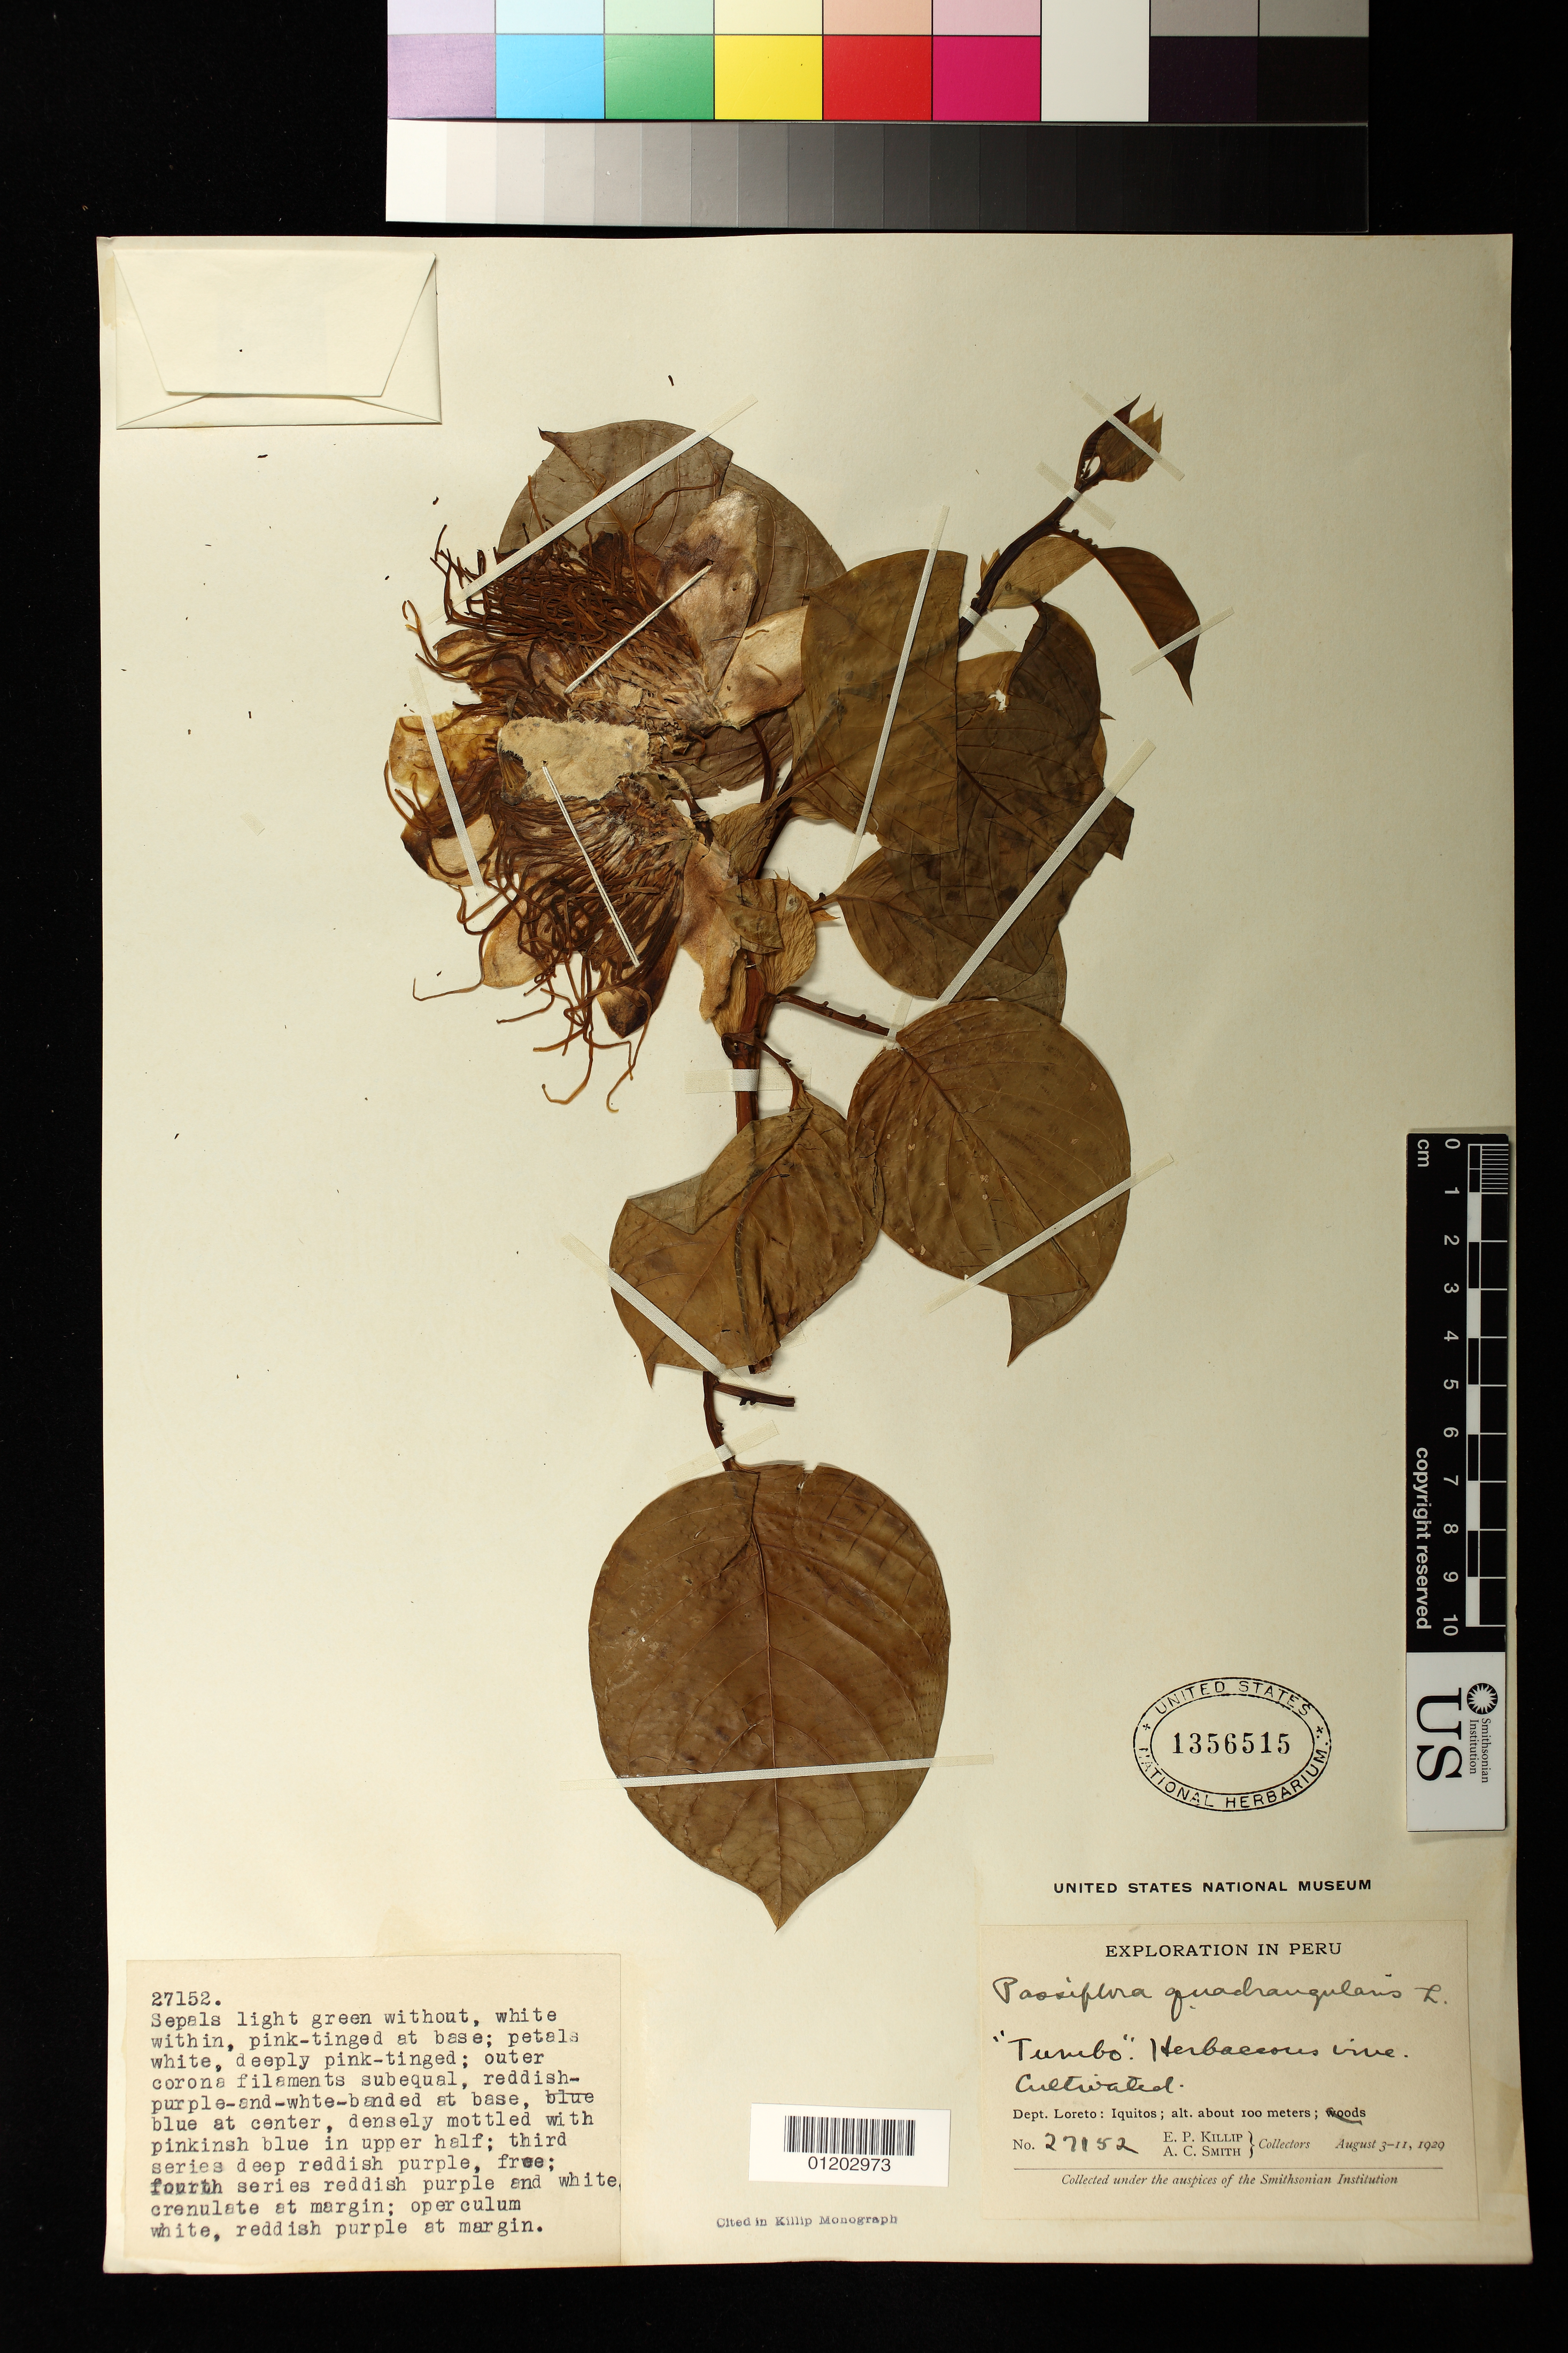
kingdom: Plantae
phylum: Tracheophyta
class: Magnoliopsida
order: Malpighiales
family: Passifloraceae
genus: Passiflora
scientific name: Passiflora quadrangularis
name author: L.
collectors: E. P. Killip & A. C. Smith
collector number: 27152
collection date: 1929-08-03/1929-08-11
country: Peru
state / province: Loreto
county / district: Maynas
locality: Iquitos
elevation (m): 100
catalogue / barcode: US 1356515